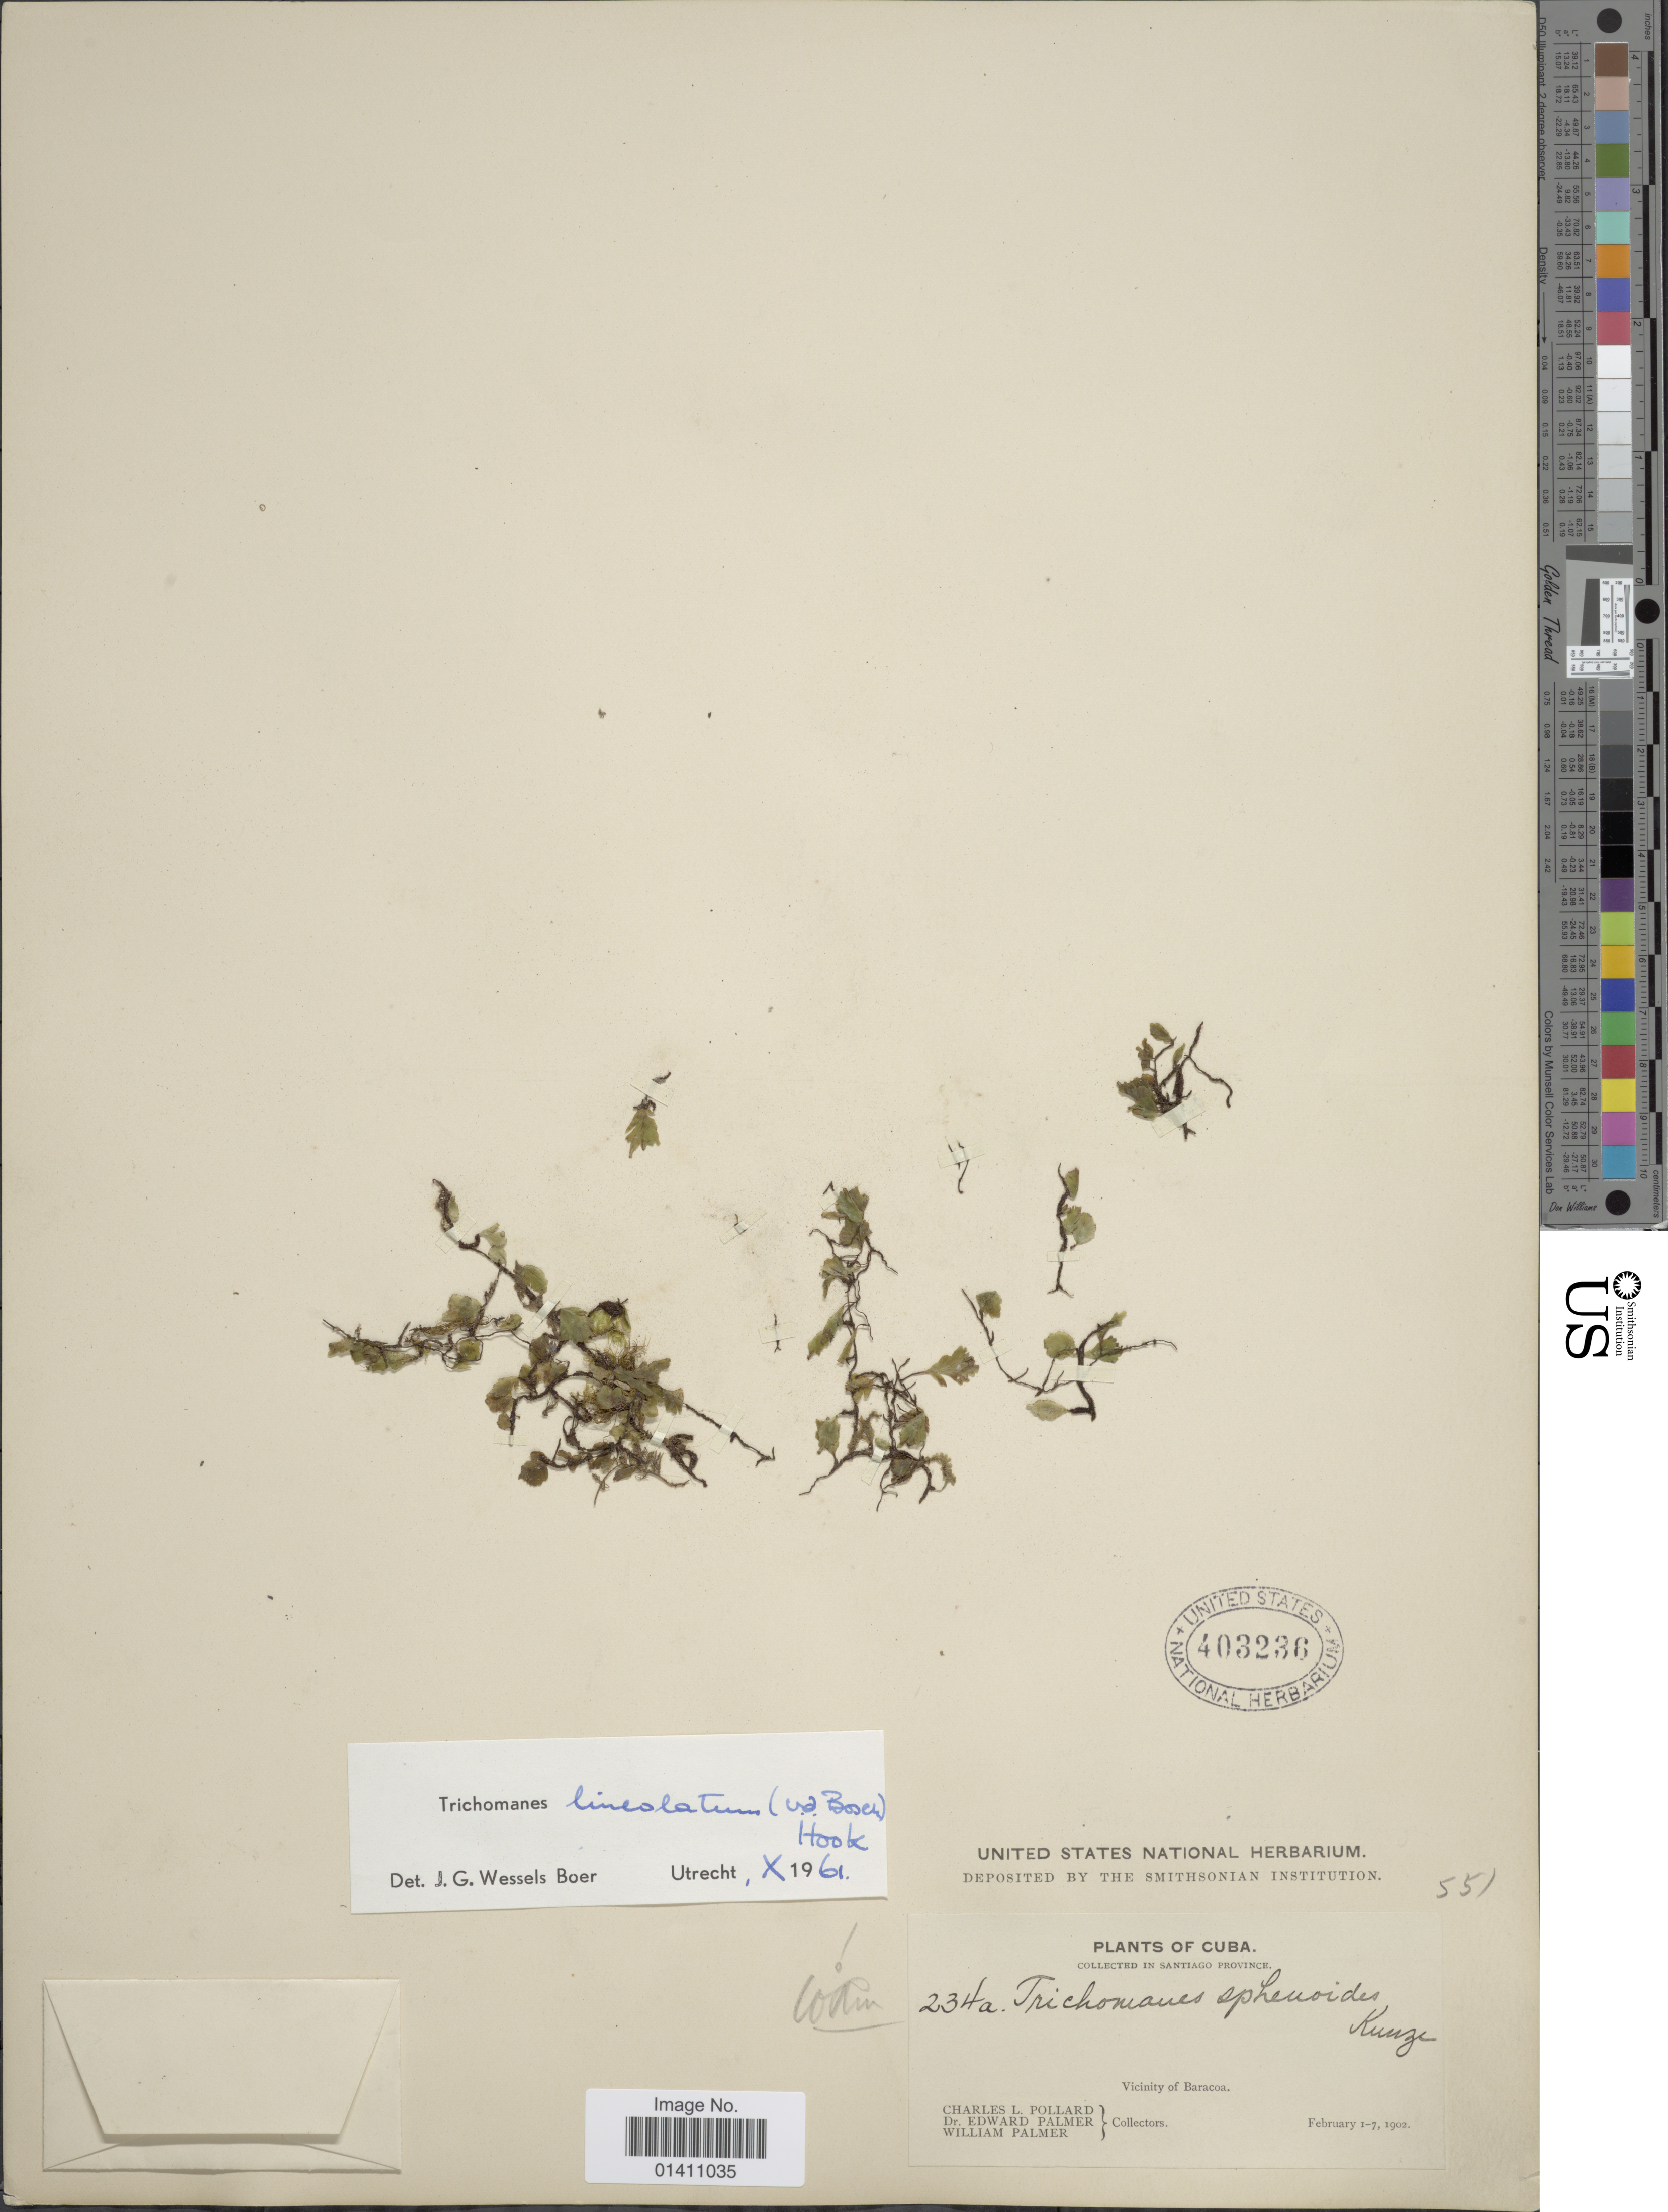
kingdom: Plantae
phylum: Tracheophyta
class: Polypodiopsida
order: Hymenophyllales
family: Hymenophyllaceae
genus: Didymoglossum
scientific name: Didymoglossum lineolatum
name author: Bosch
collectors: C. L. Pollard, E. Palmer & W. Palmer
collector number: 234a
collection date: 1902-02-01/1902-02-07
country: Cuba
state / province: Santiago de Cuba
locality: Santiago Province. Vicinity of Baracoa.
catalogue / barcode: US 403236